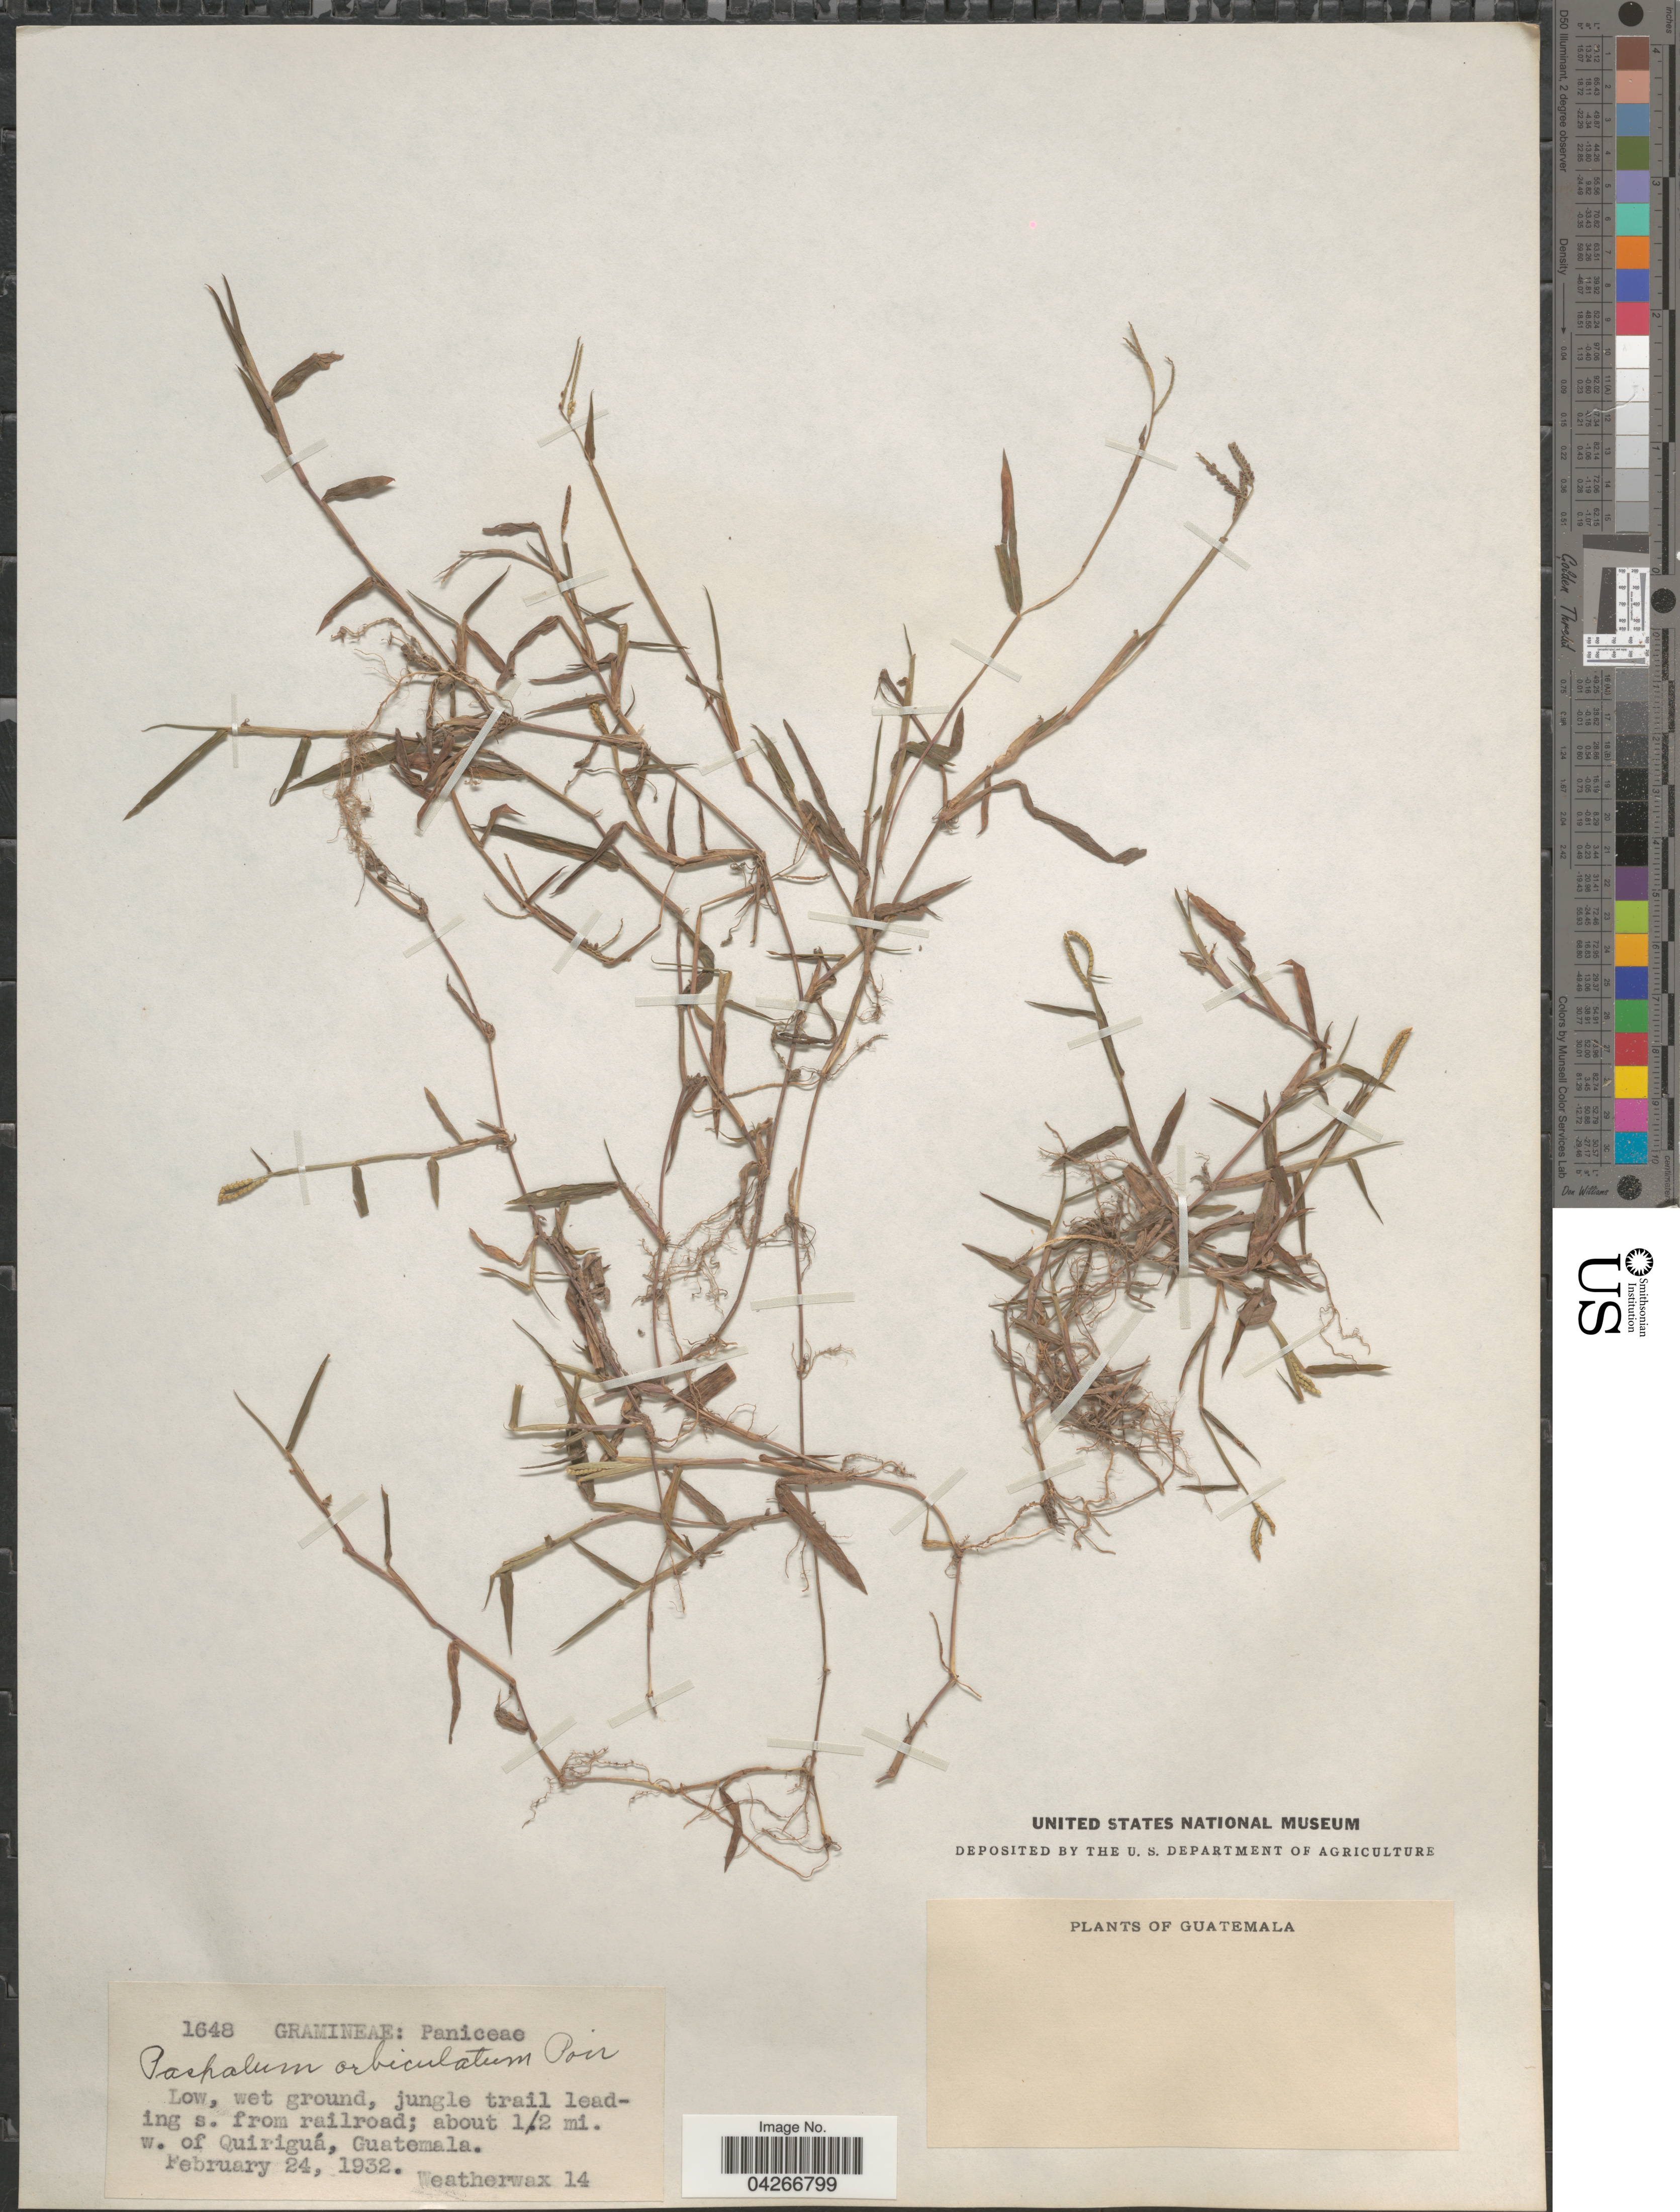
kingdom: Plantae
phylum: Tracheophyta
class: Liliopsida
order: Poales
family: Poaceae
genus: Paspalum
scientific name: Paspalum orbiculatum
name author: Poir. in Lam.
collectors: -. Weatherwax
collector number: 14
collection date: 1932-02-24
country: Guatemala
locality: Low, wet ground, jungle trail leading s. from railroad; about ½ mi. w. of Quiriguá.